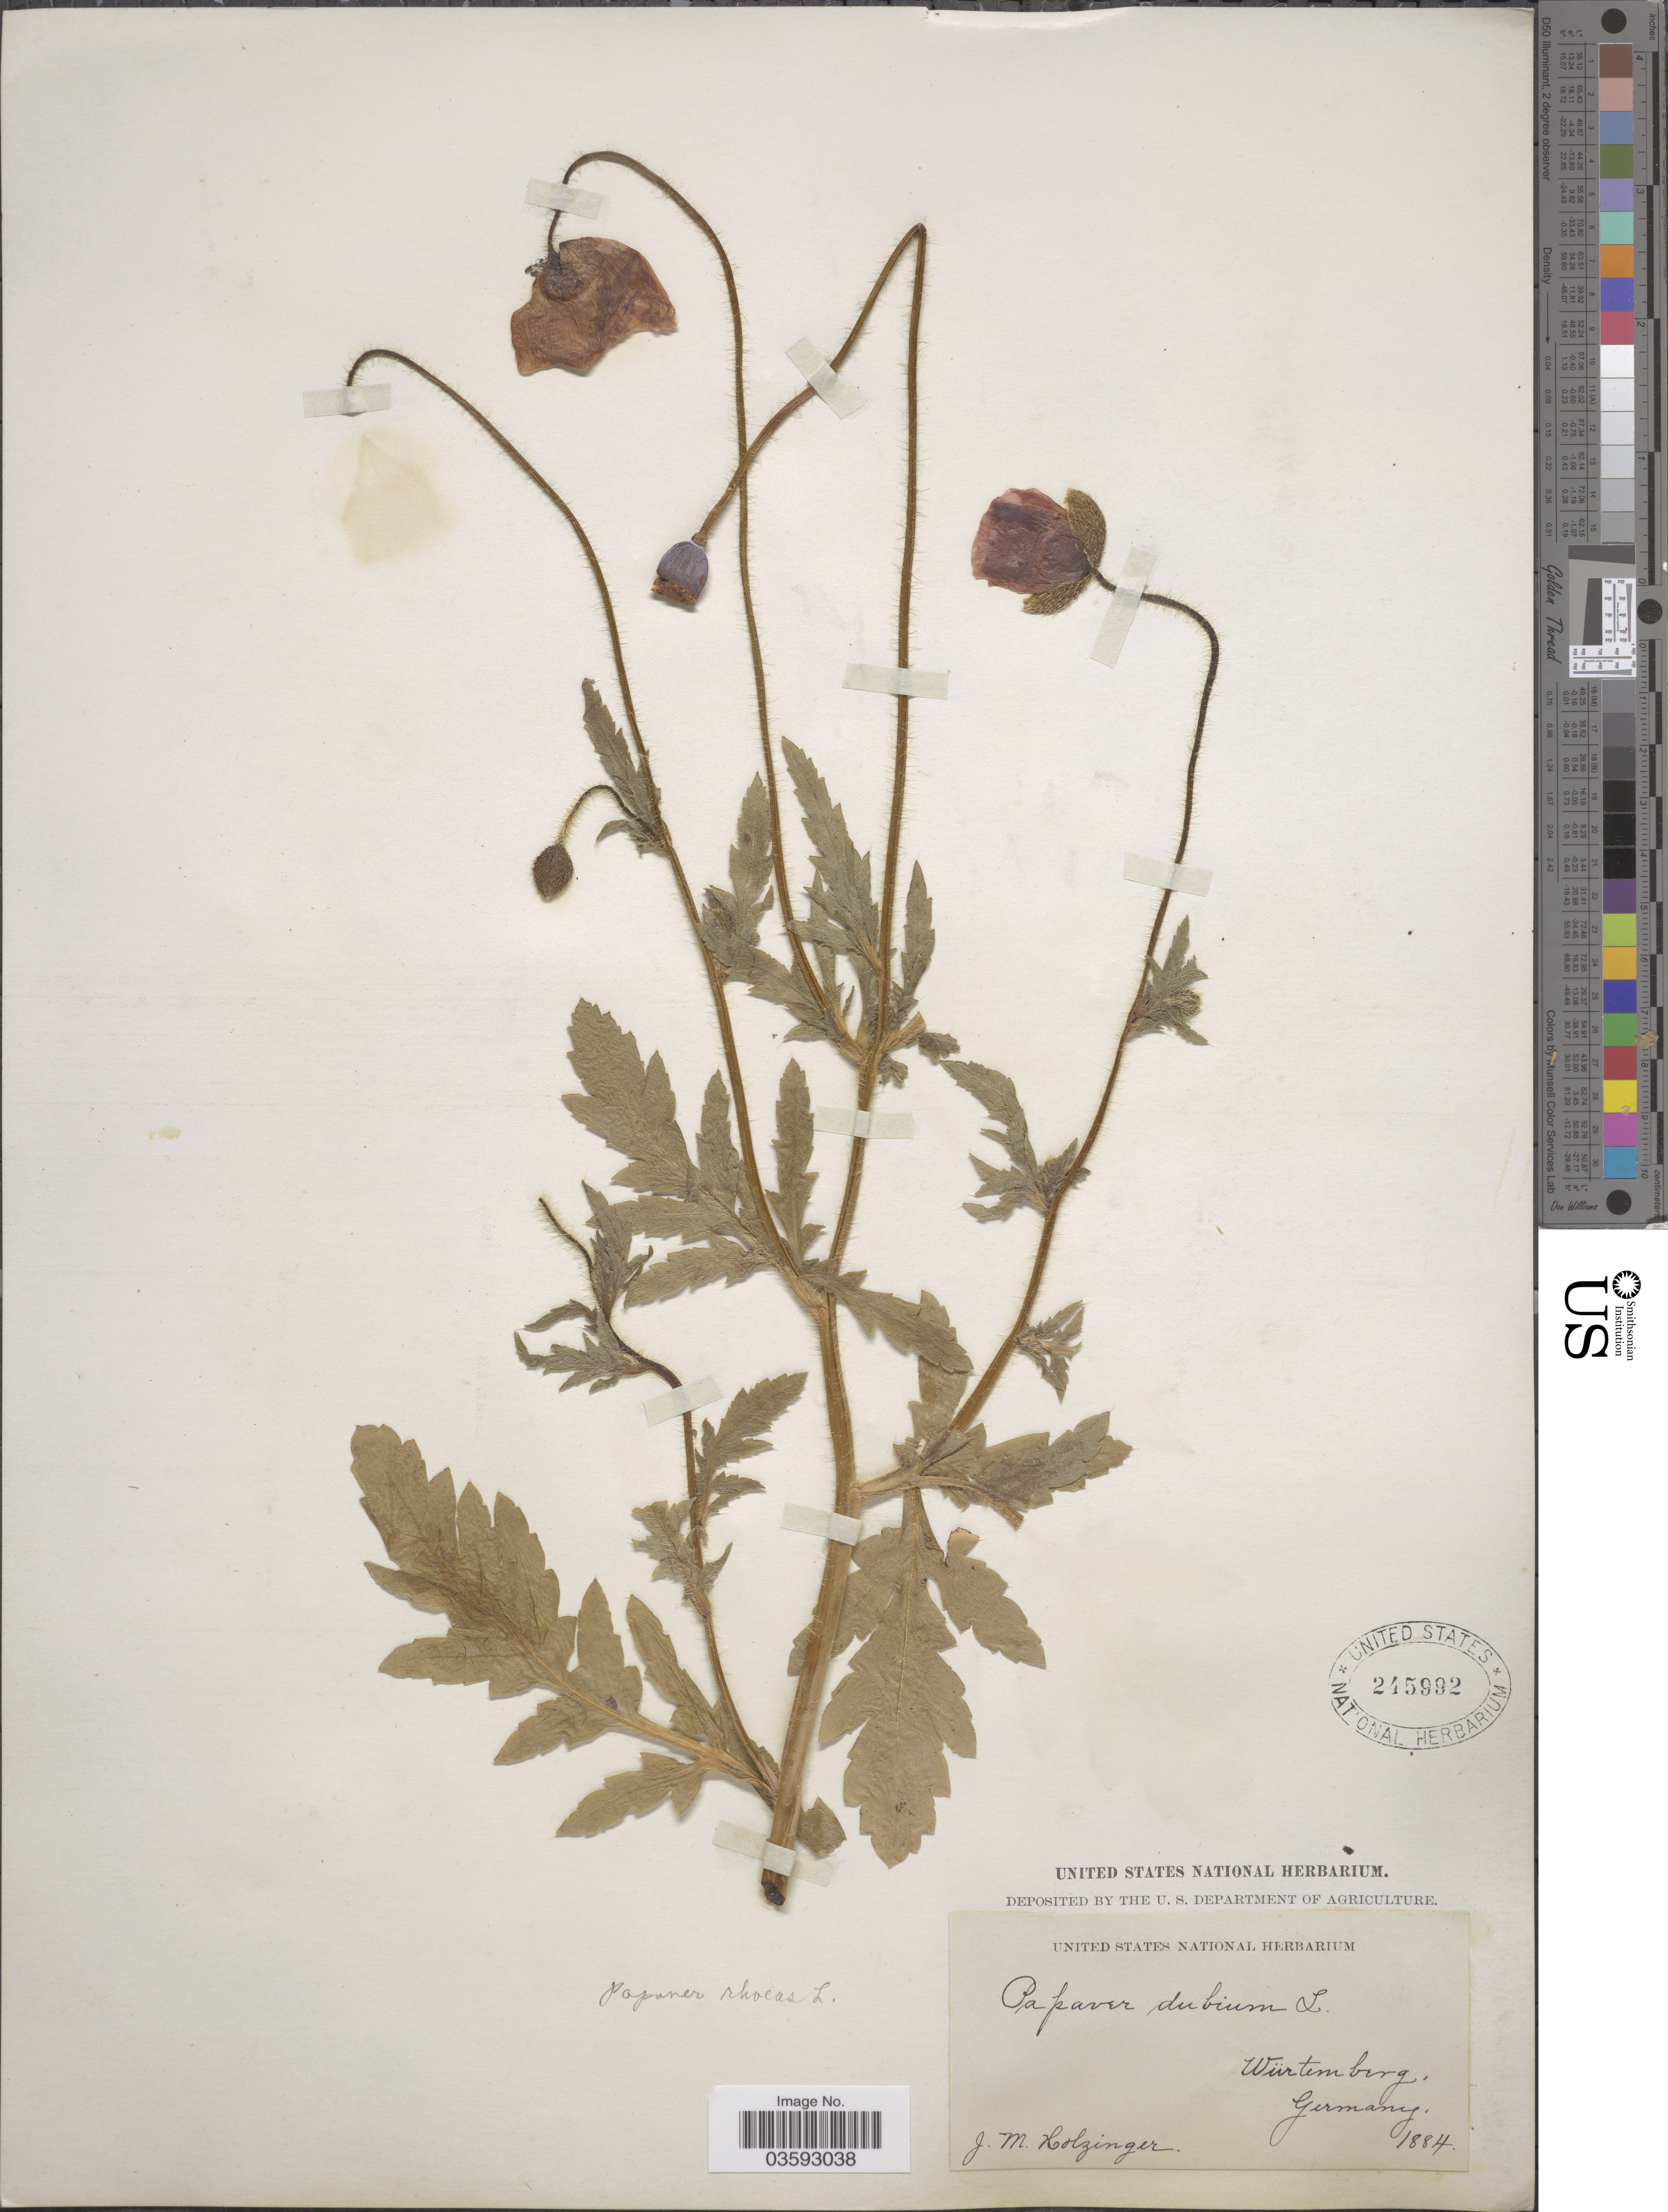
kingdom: Plantae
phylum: Tracheophyta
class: Magnoliopsida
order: Ranunculales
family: Papaveraceae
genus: Papaver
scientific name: Papaver dubium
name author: L.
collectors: J. M. Holzinger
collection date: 1884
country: Germany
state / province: Baden-Württemberg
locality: Würtemberg.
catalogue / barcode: US 245992